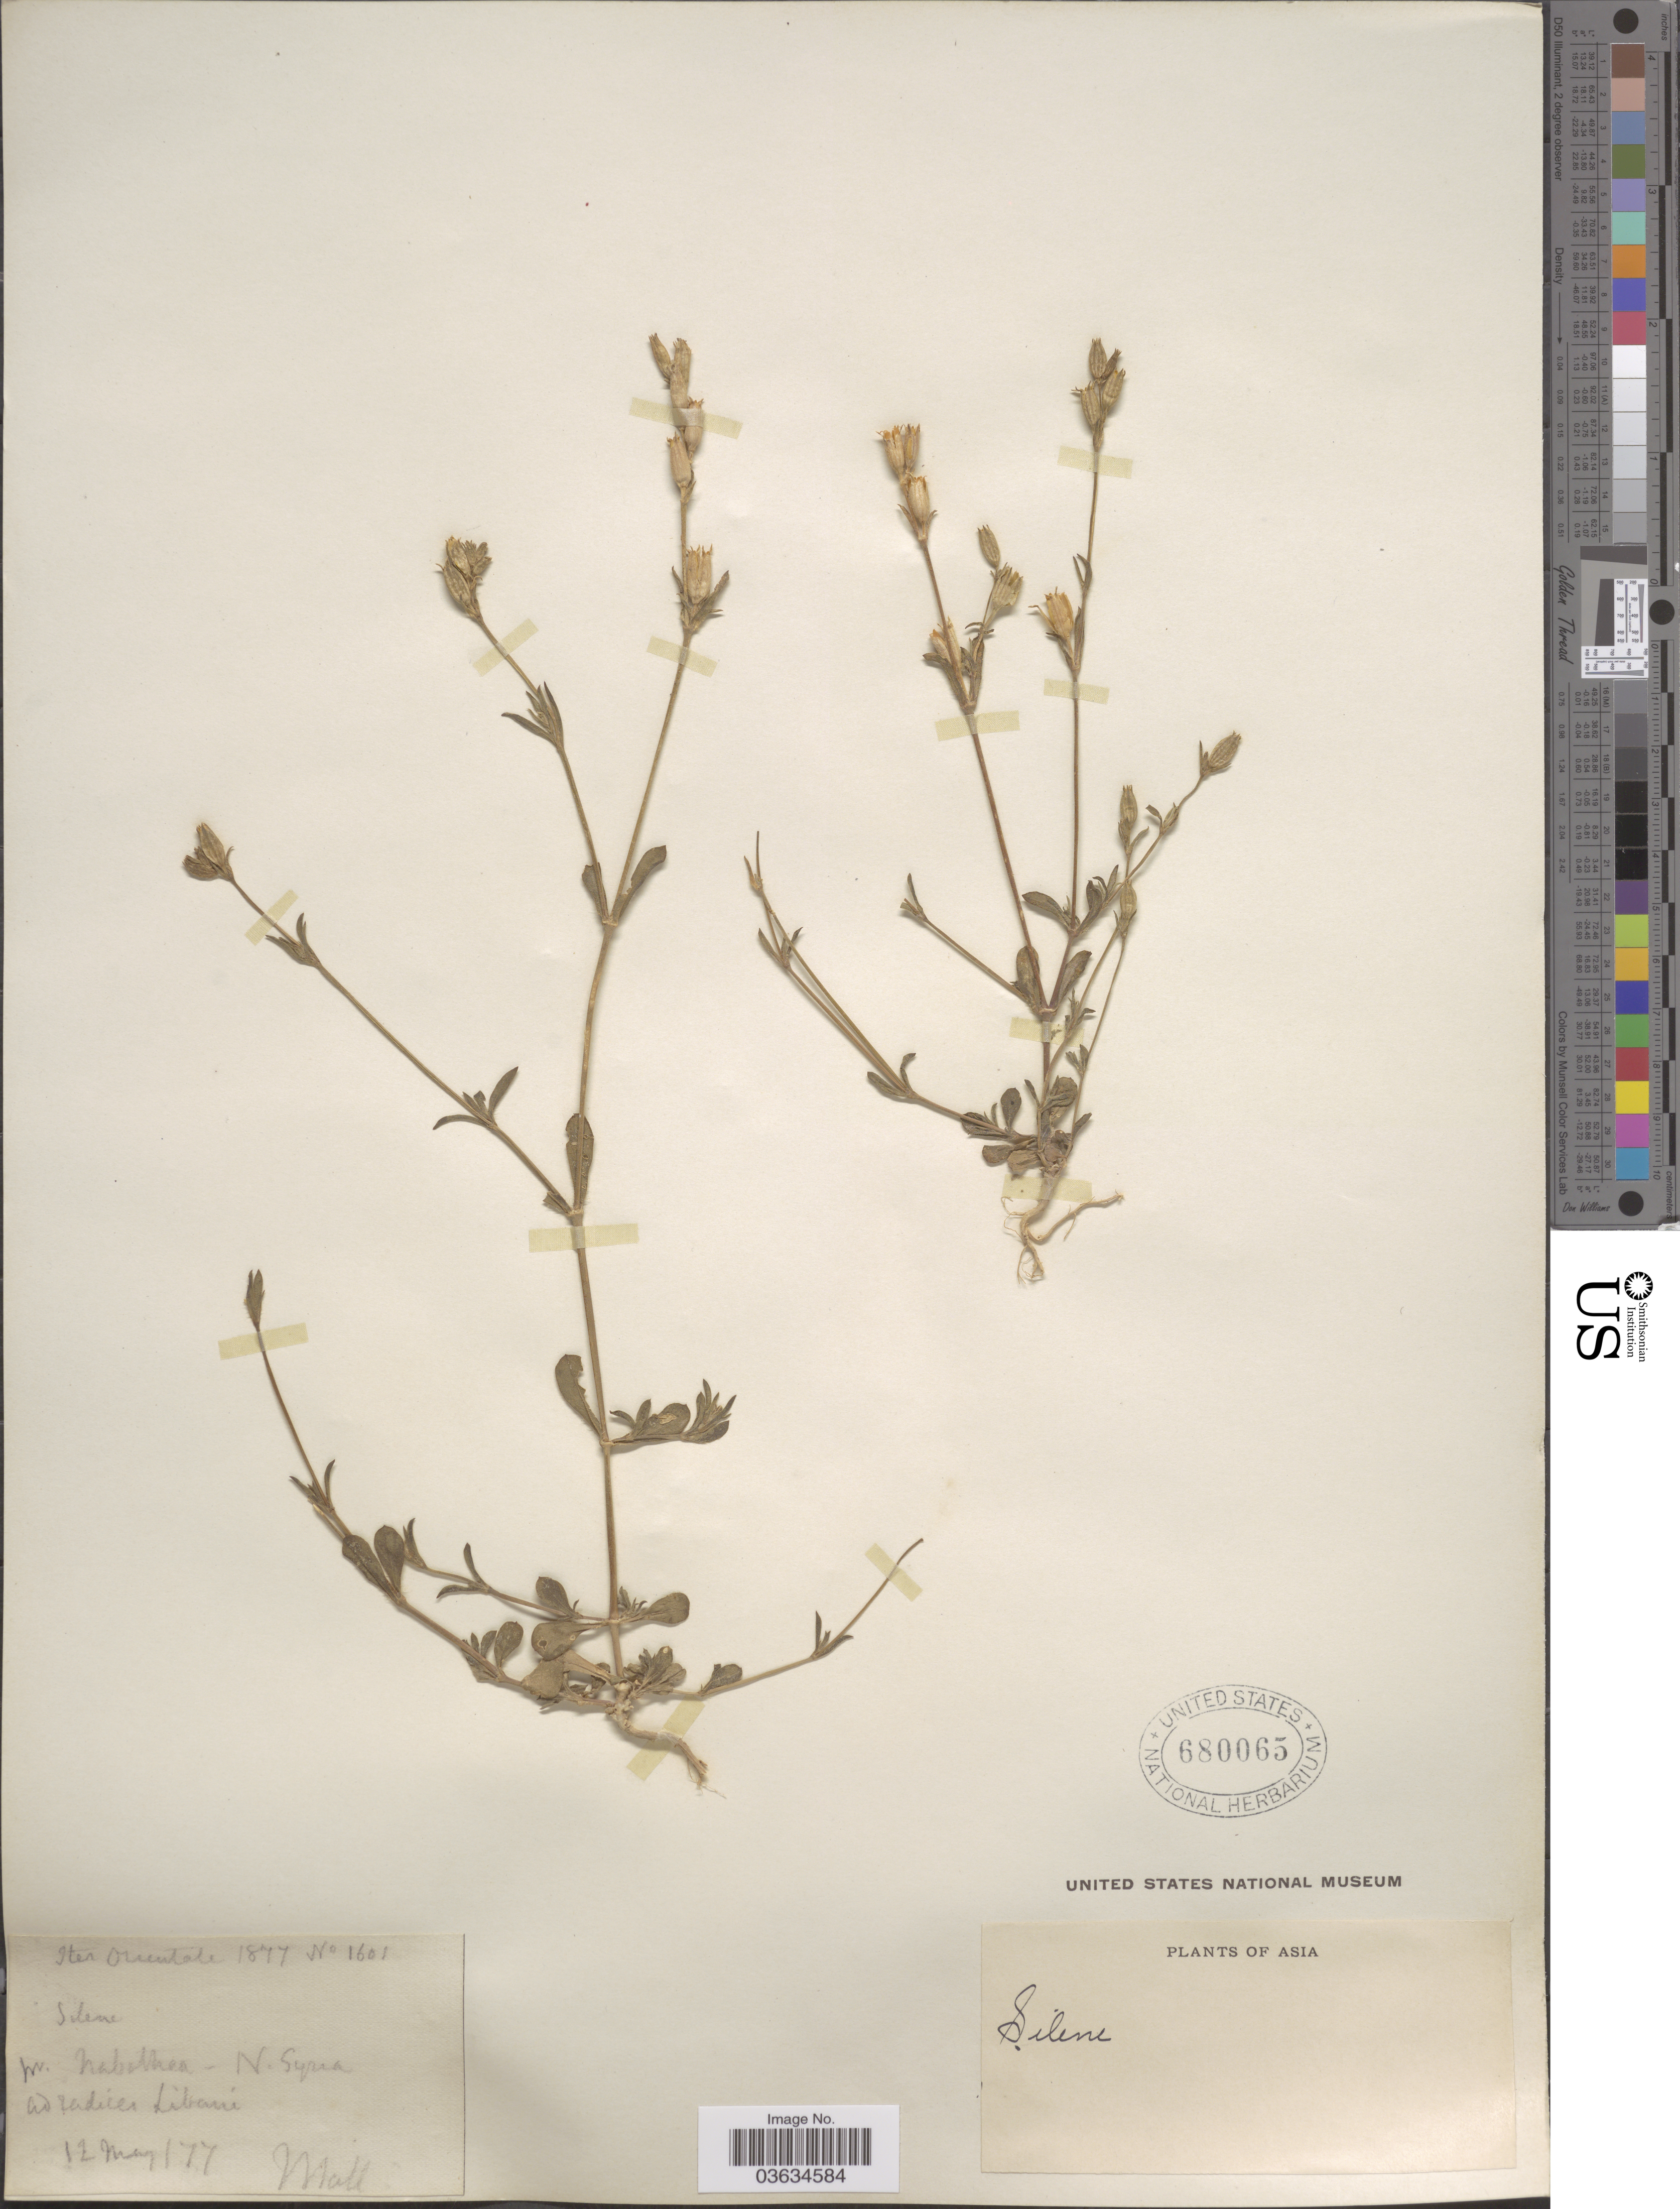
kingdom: Plantae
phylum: Tracheophyta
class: Magnoliopsida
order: Caryophyllales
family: Caryophyllaceae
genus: Silene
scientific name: Silene sp.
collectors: Mall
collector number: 1601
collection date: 1877-05-12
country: Lebanon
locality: Iter Orientale. Pr. Nabothea- N. Syria. Asia.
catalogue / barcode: US 680065